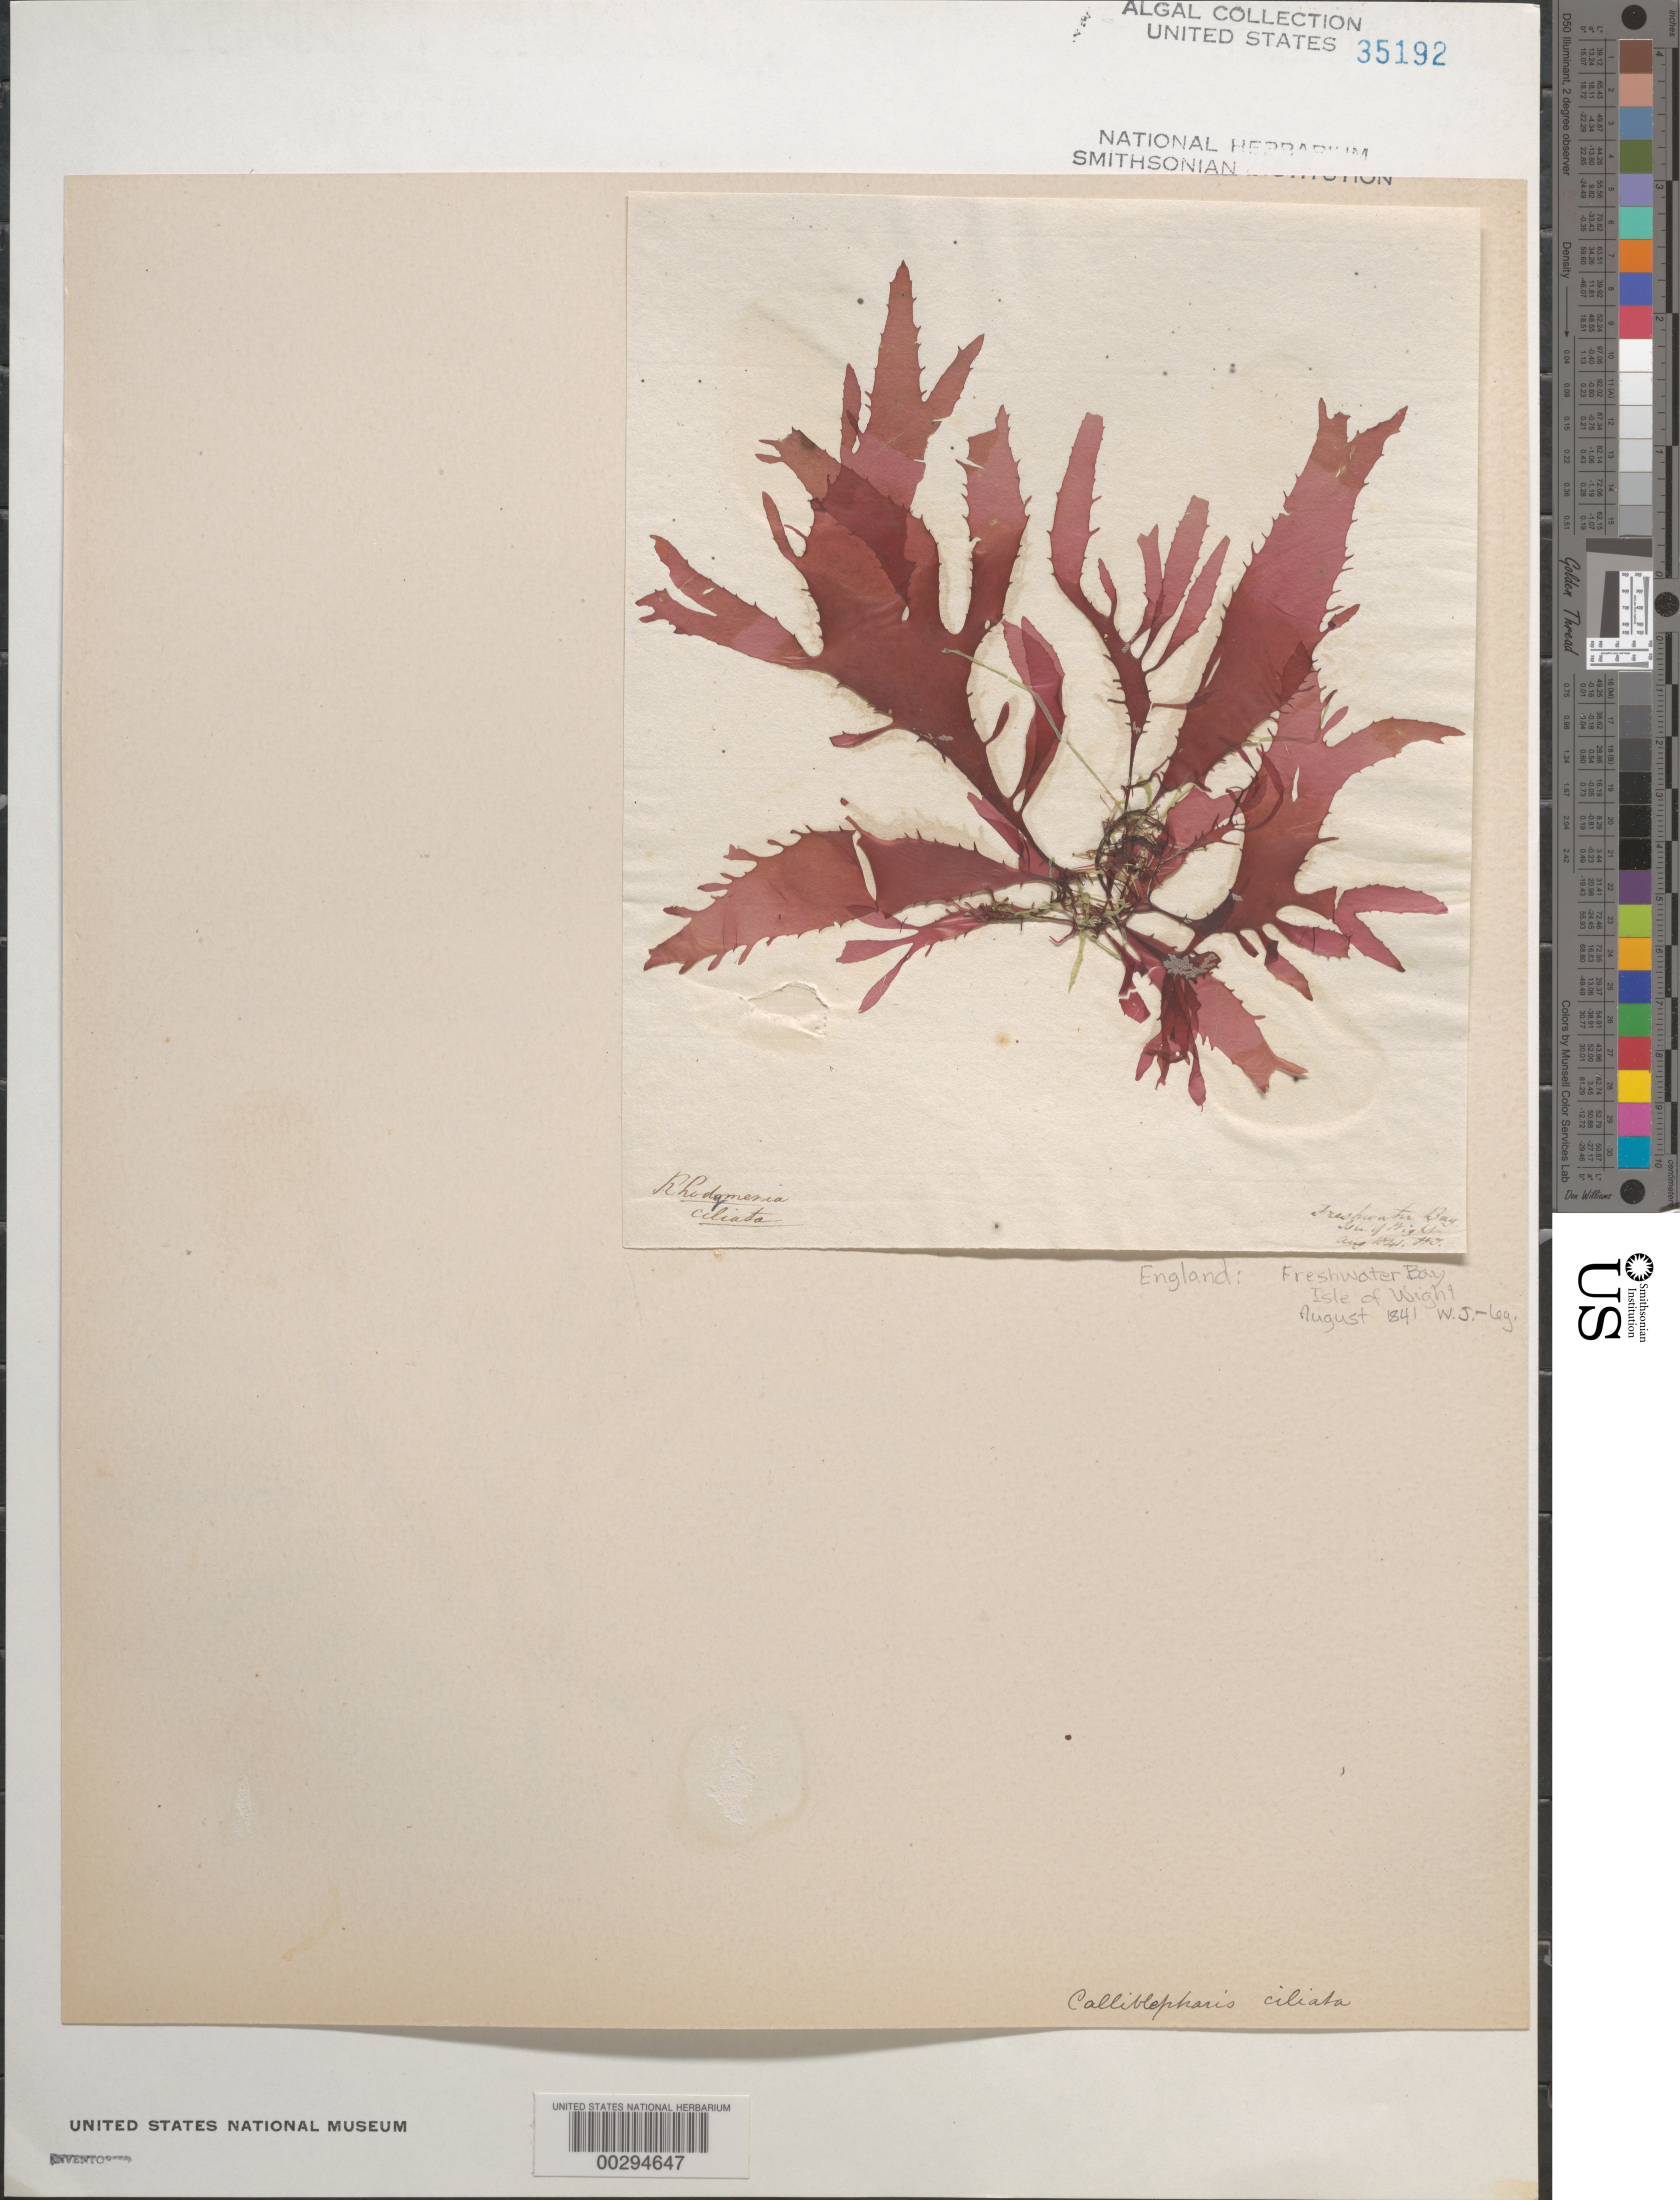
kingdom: Plantae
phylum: Rhodophyta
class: Florideophyceae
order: Gigartinales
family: Cystocloniaceae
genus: Calliblepharis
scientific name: Calliblepharis ciliata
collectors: W. J.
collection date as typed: Aug 1841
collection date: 1841-08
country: United Kingdom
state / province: England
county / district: Isle of Wight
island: Isle of Wight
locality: Freshwater Bay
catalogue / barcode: US 35192